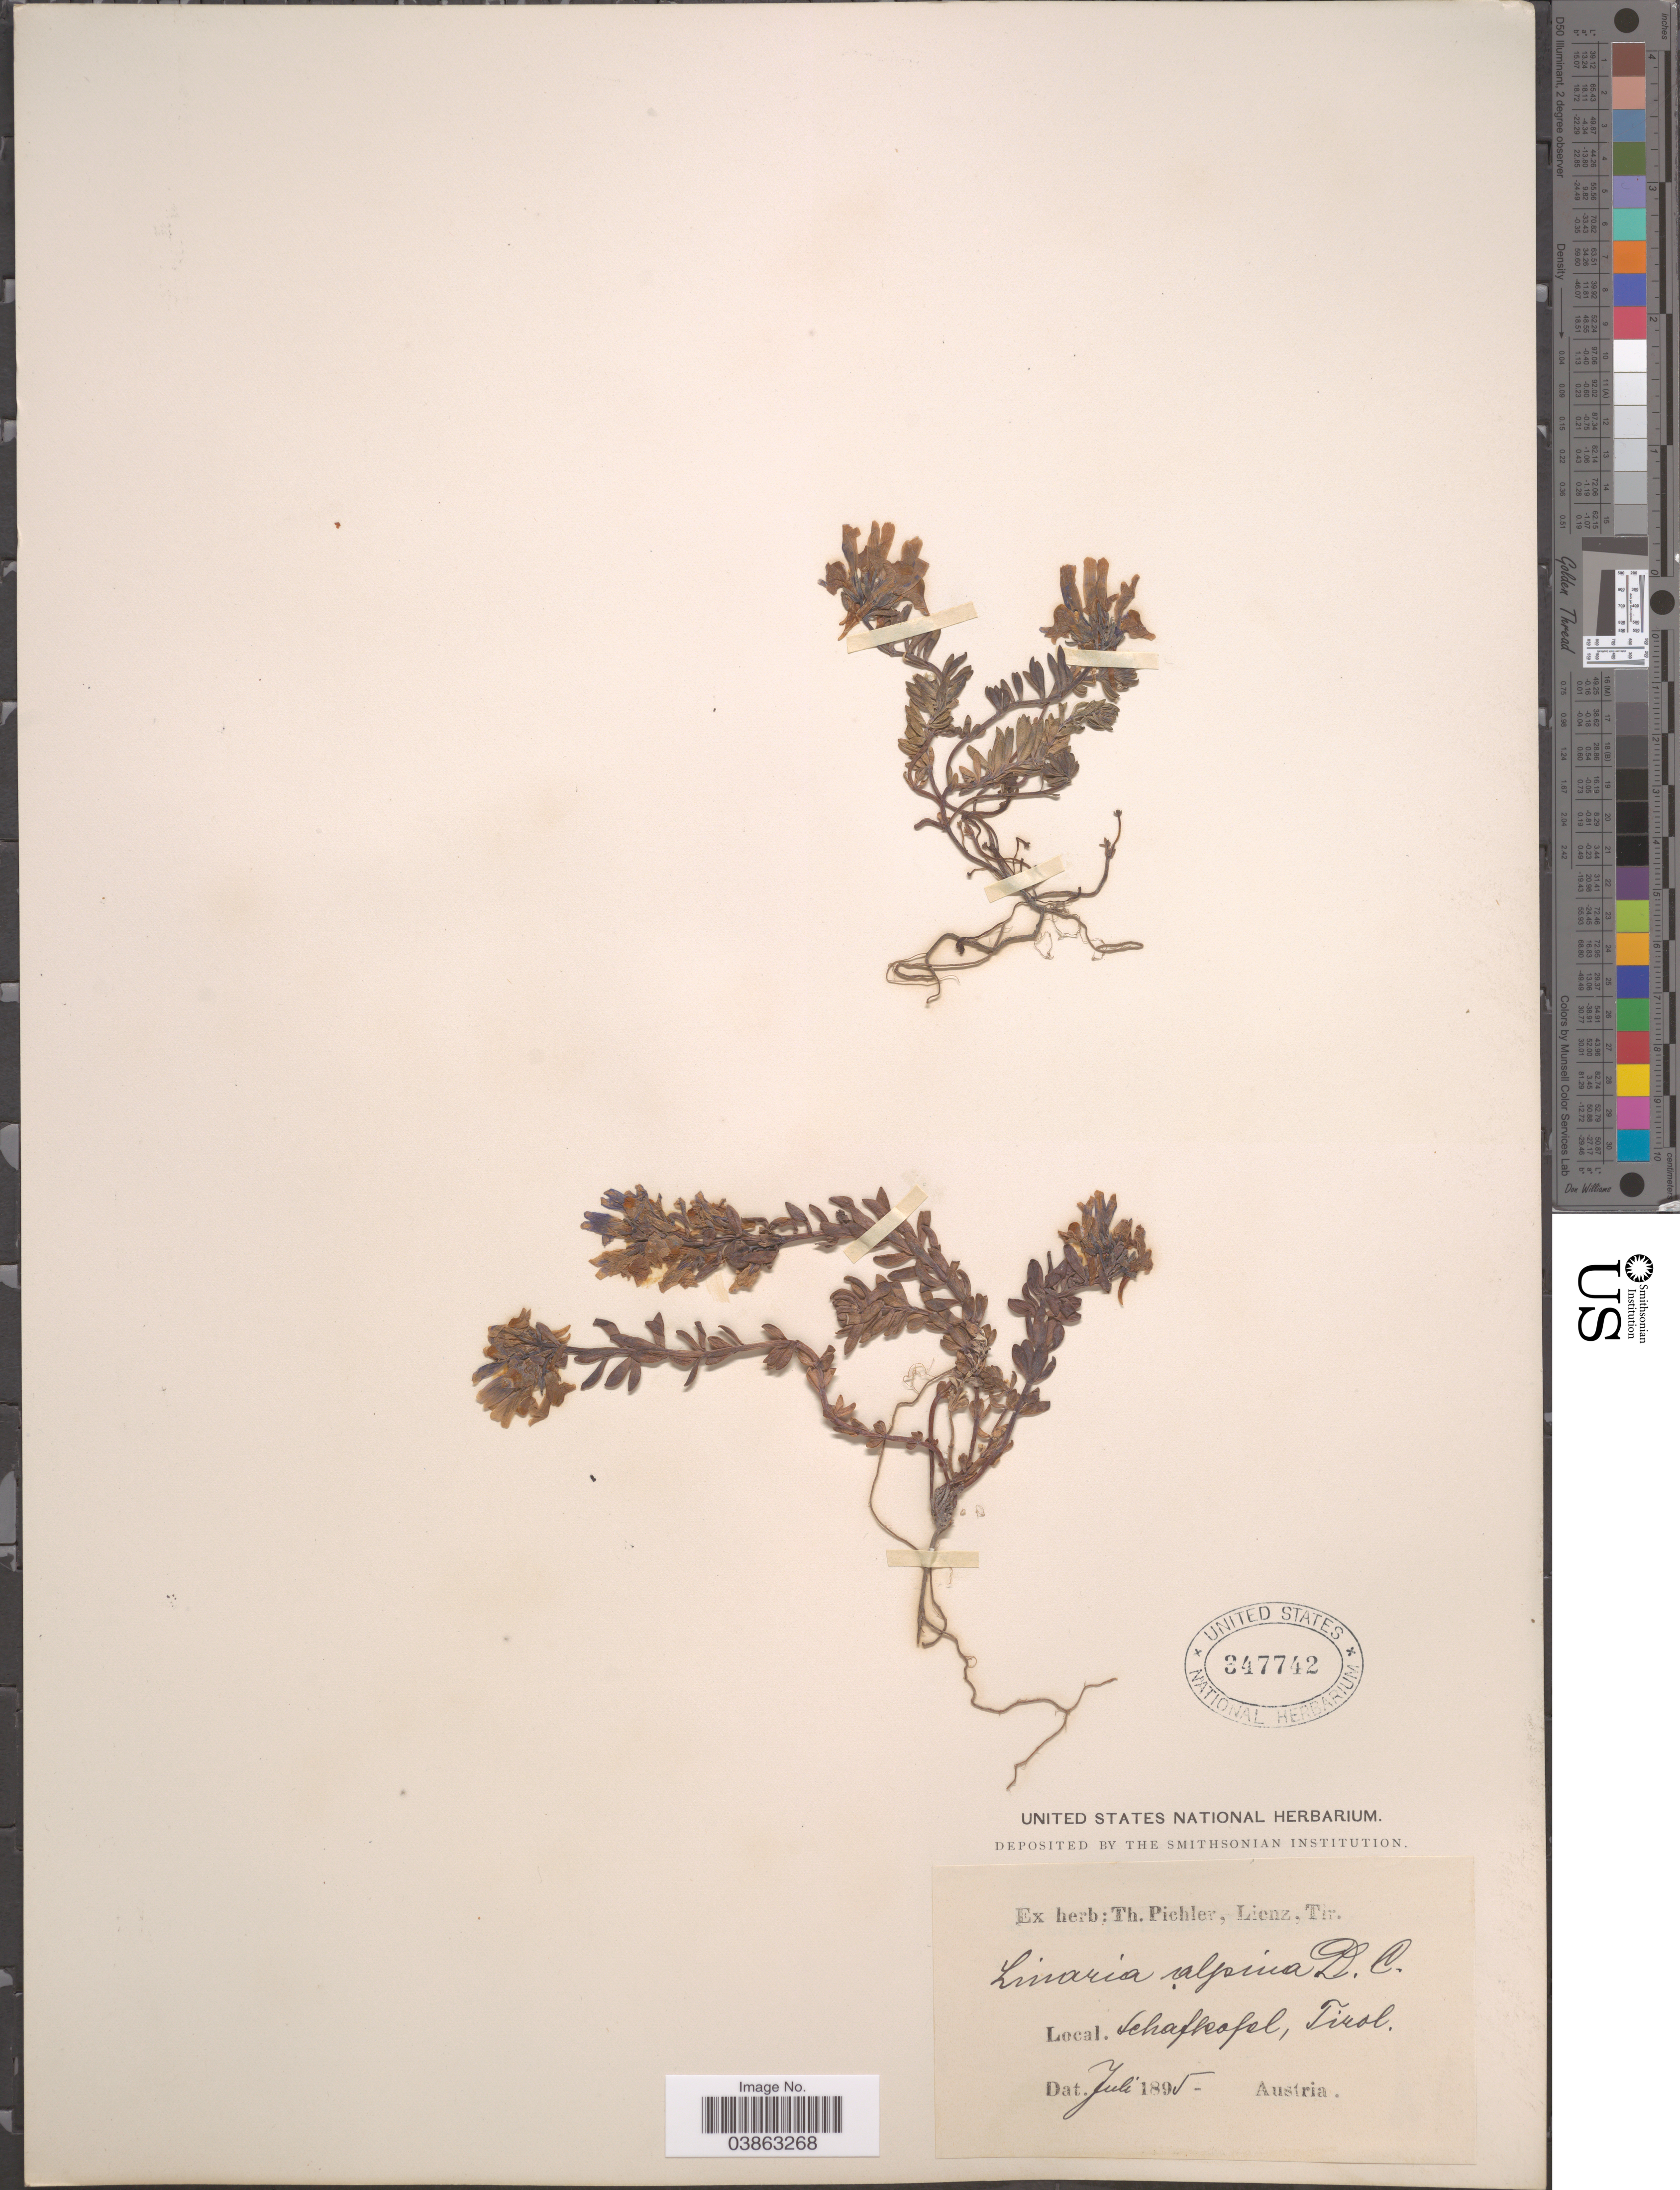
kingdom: Plantae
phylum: Tracheophyta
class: Magnoliopsida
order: Lamiales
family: Plantaginaceae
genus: Linaria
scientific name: Linaria alpina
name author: (L.) Mill.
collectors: ex herb. T. Pichler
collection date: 1895-07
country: Austria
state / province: Tirol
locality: Schafkofel [interpreted].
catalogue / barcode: US 347742